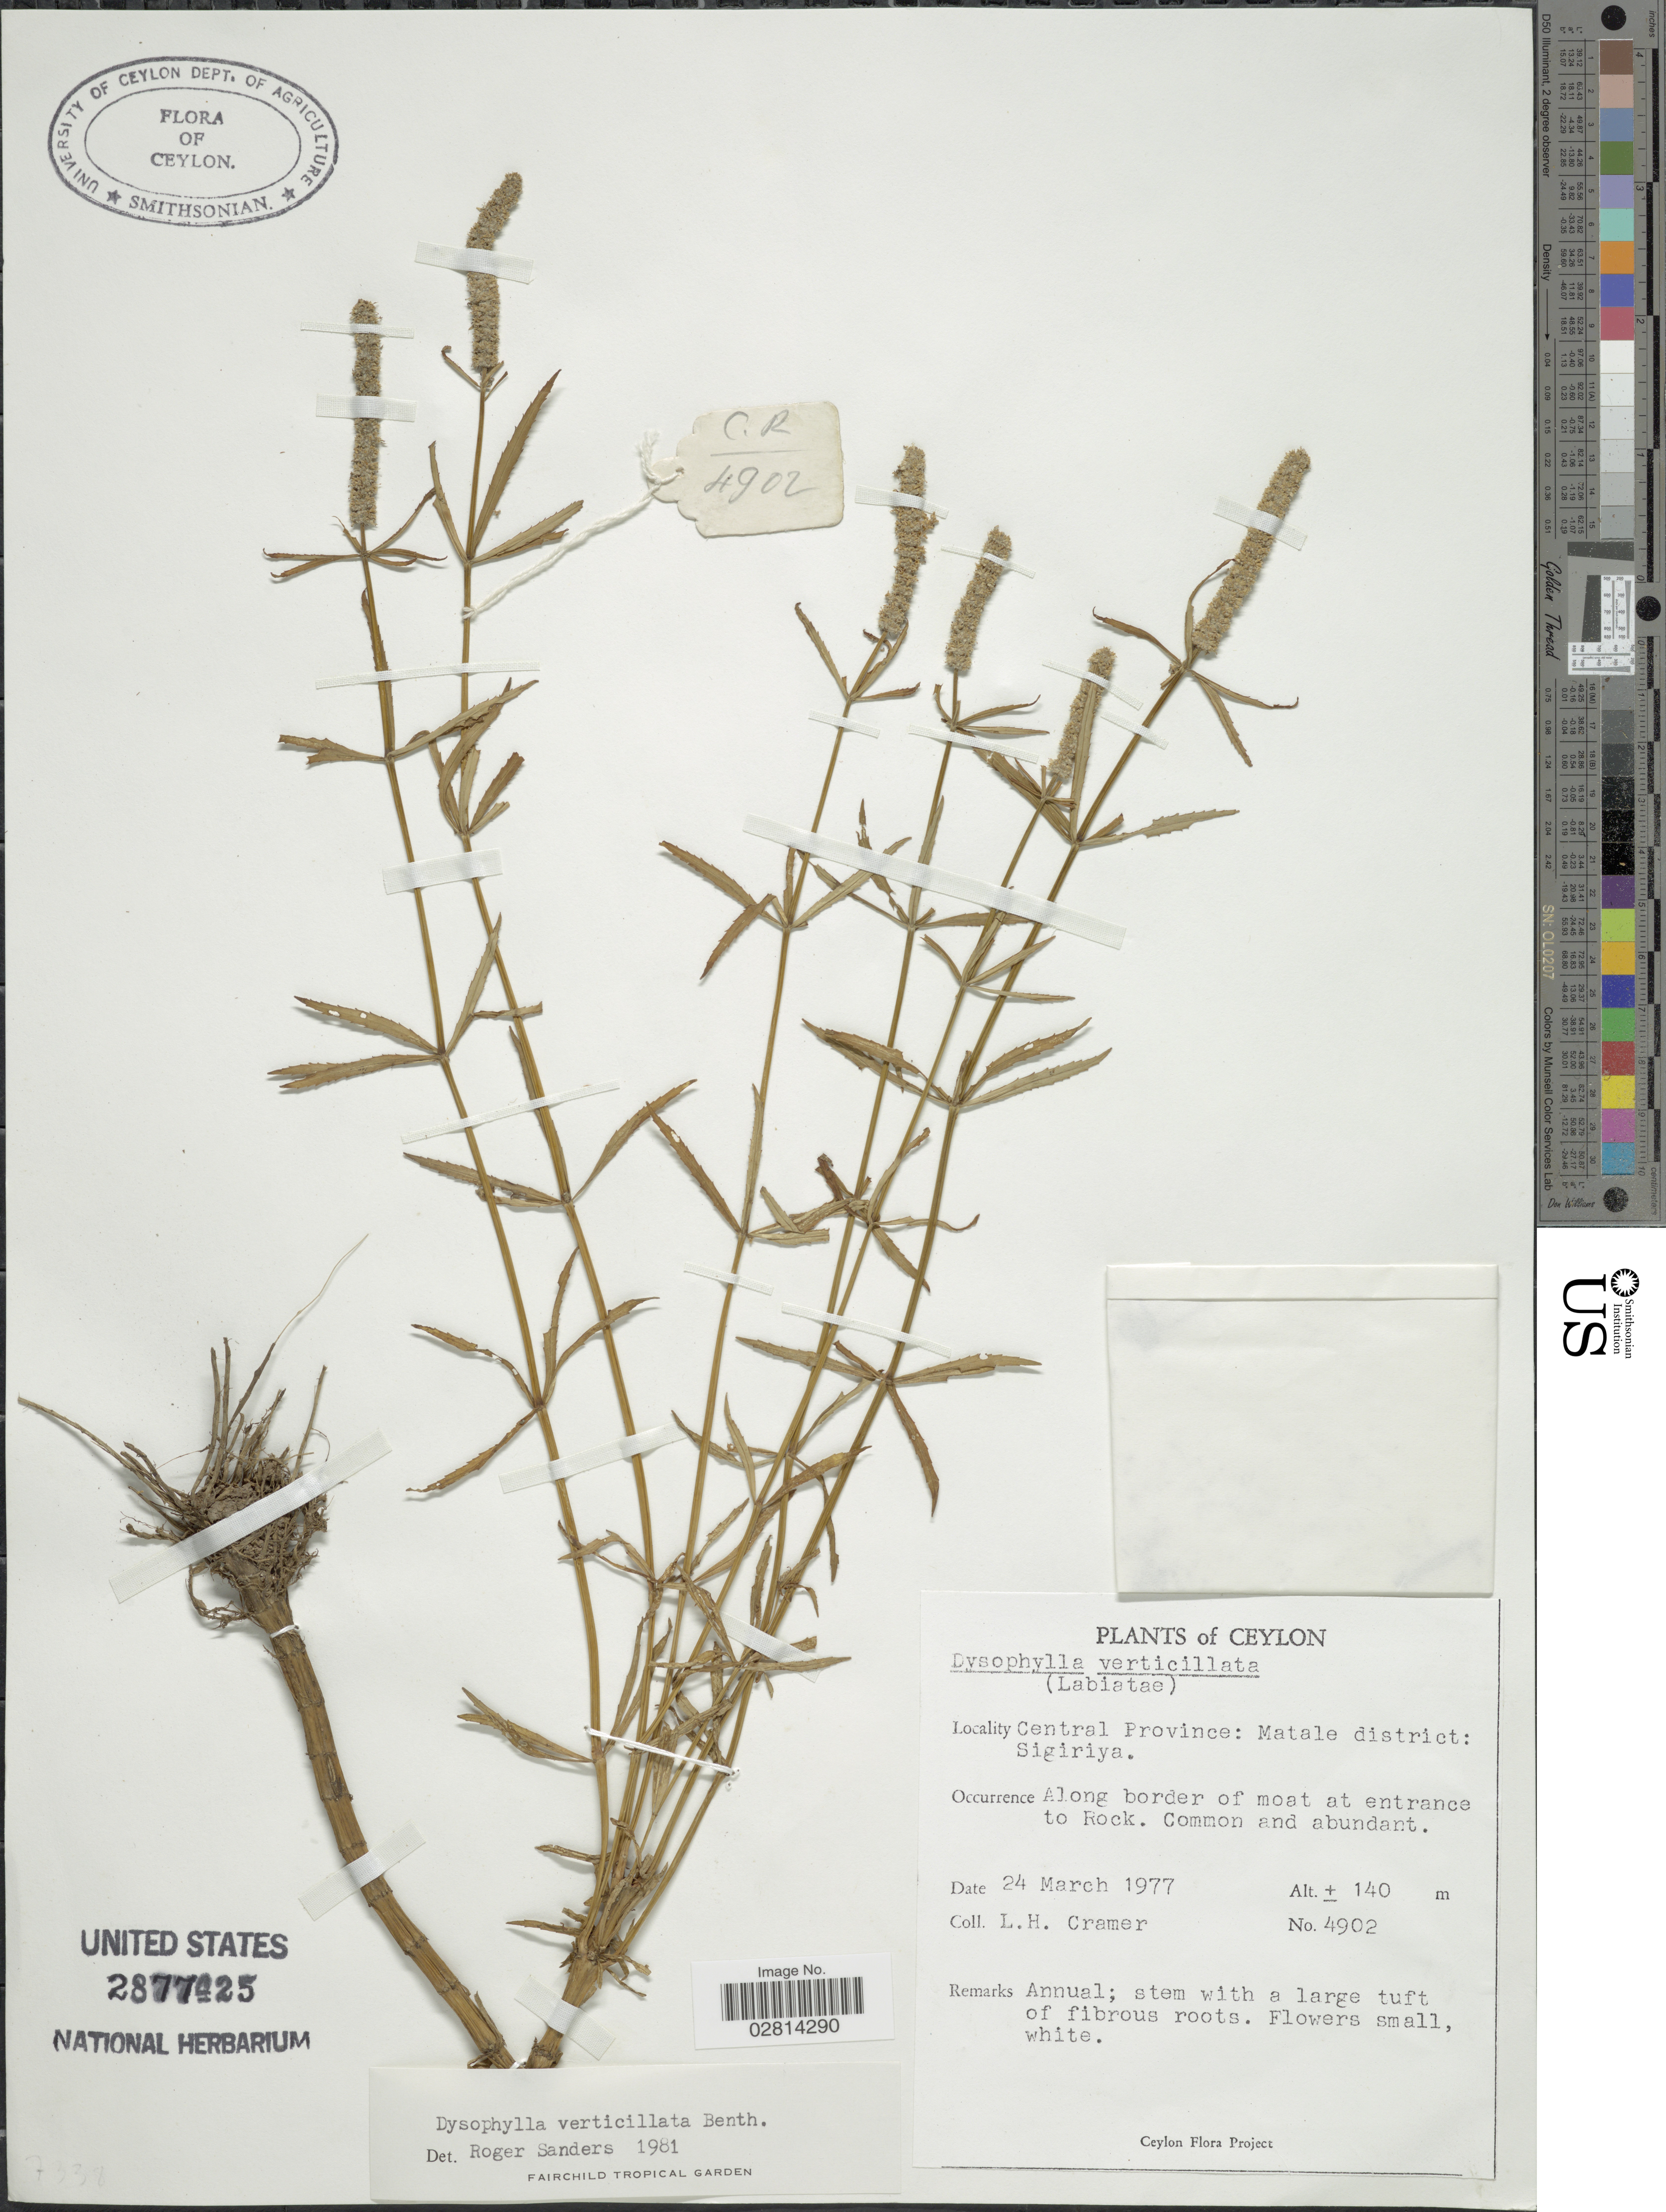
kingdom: Plantae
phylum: Tracheophyta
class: Magnoliopsida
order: Lamiales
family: Lamiaceae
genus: Pogostemon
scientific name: Pogostemon stellatus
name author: (Lour.) Kuntze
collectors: L. H. Cramer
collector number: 4902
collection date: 1977-03-24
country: Sri Lanka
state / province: Central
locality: Ceylon. Matale district: Sigiriya.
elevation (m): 140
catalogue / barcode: US 2877425